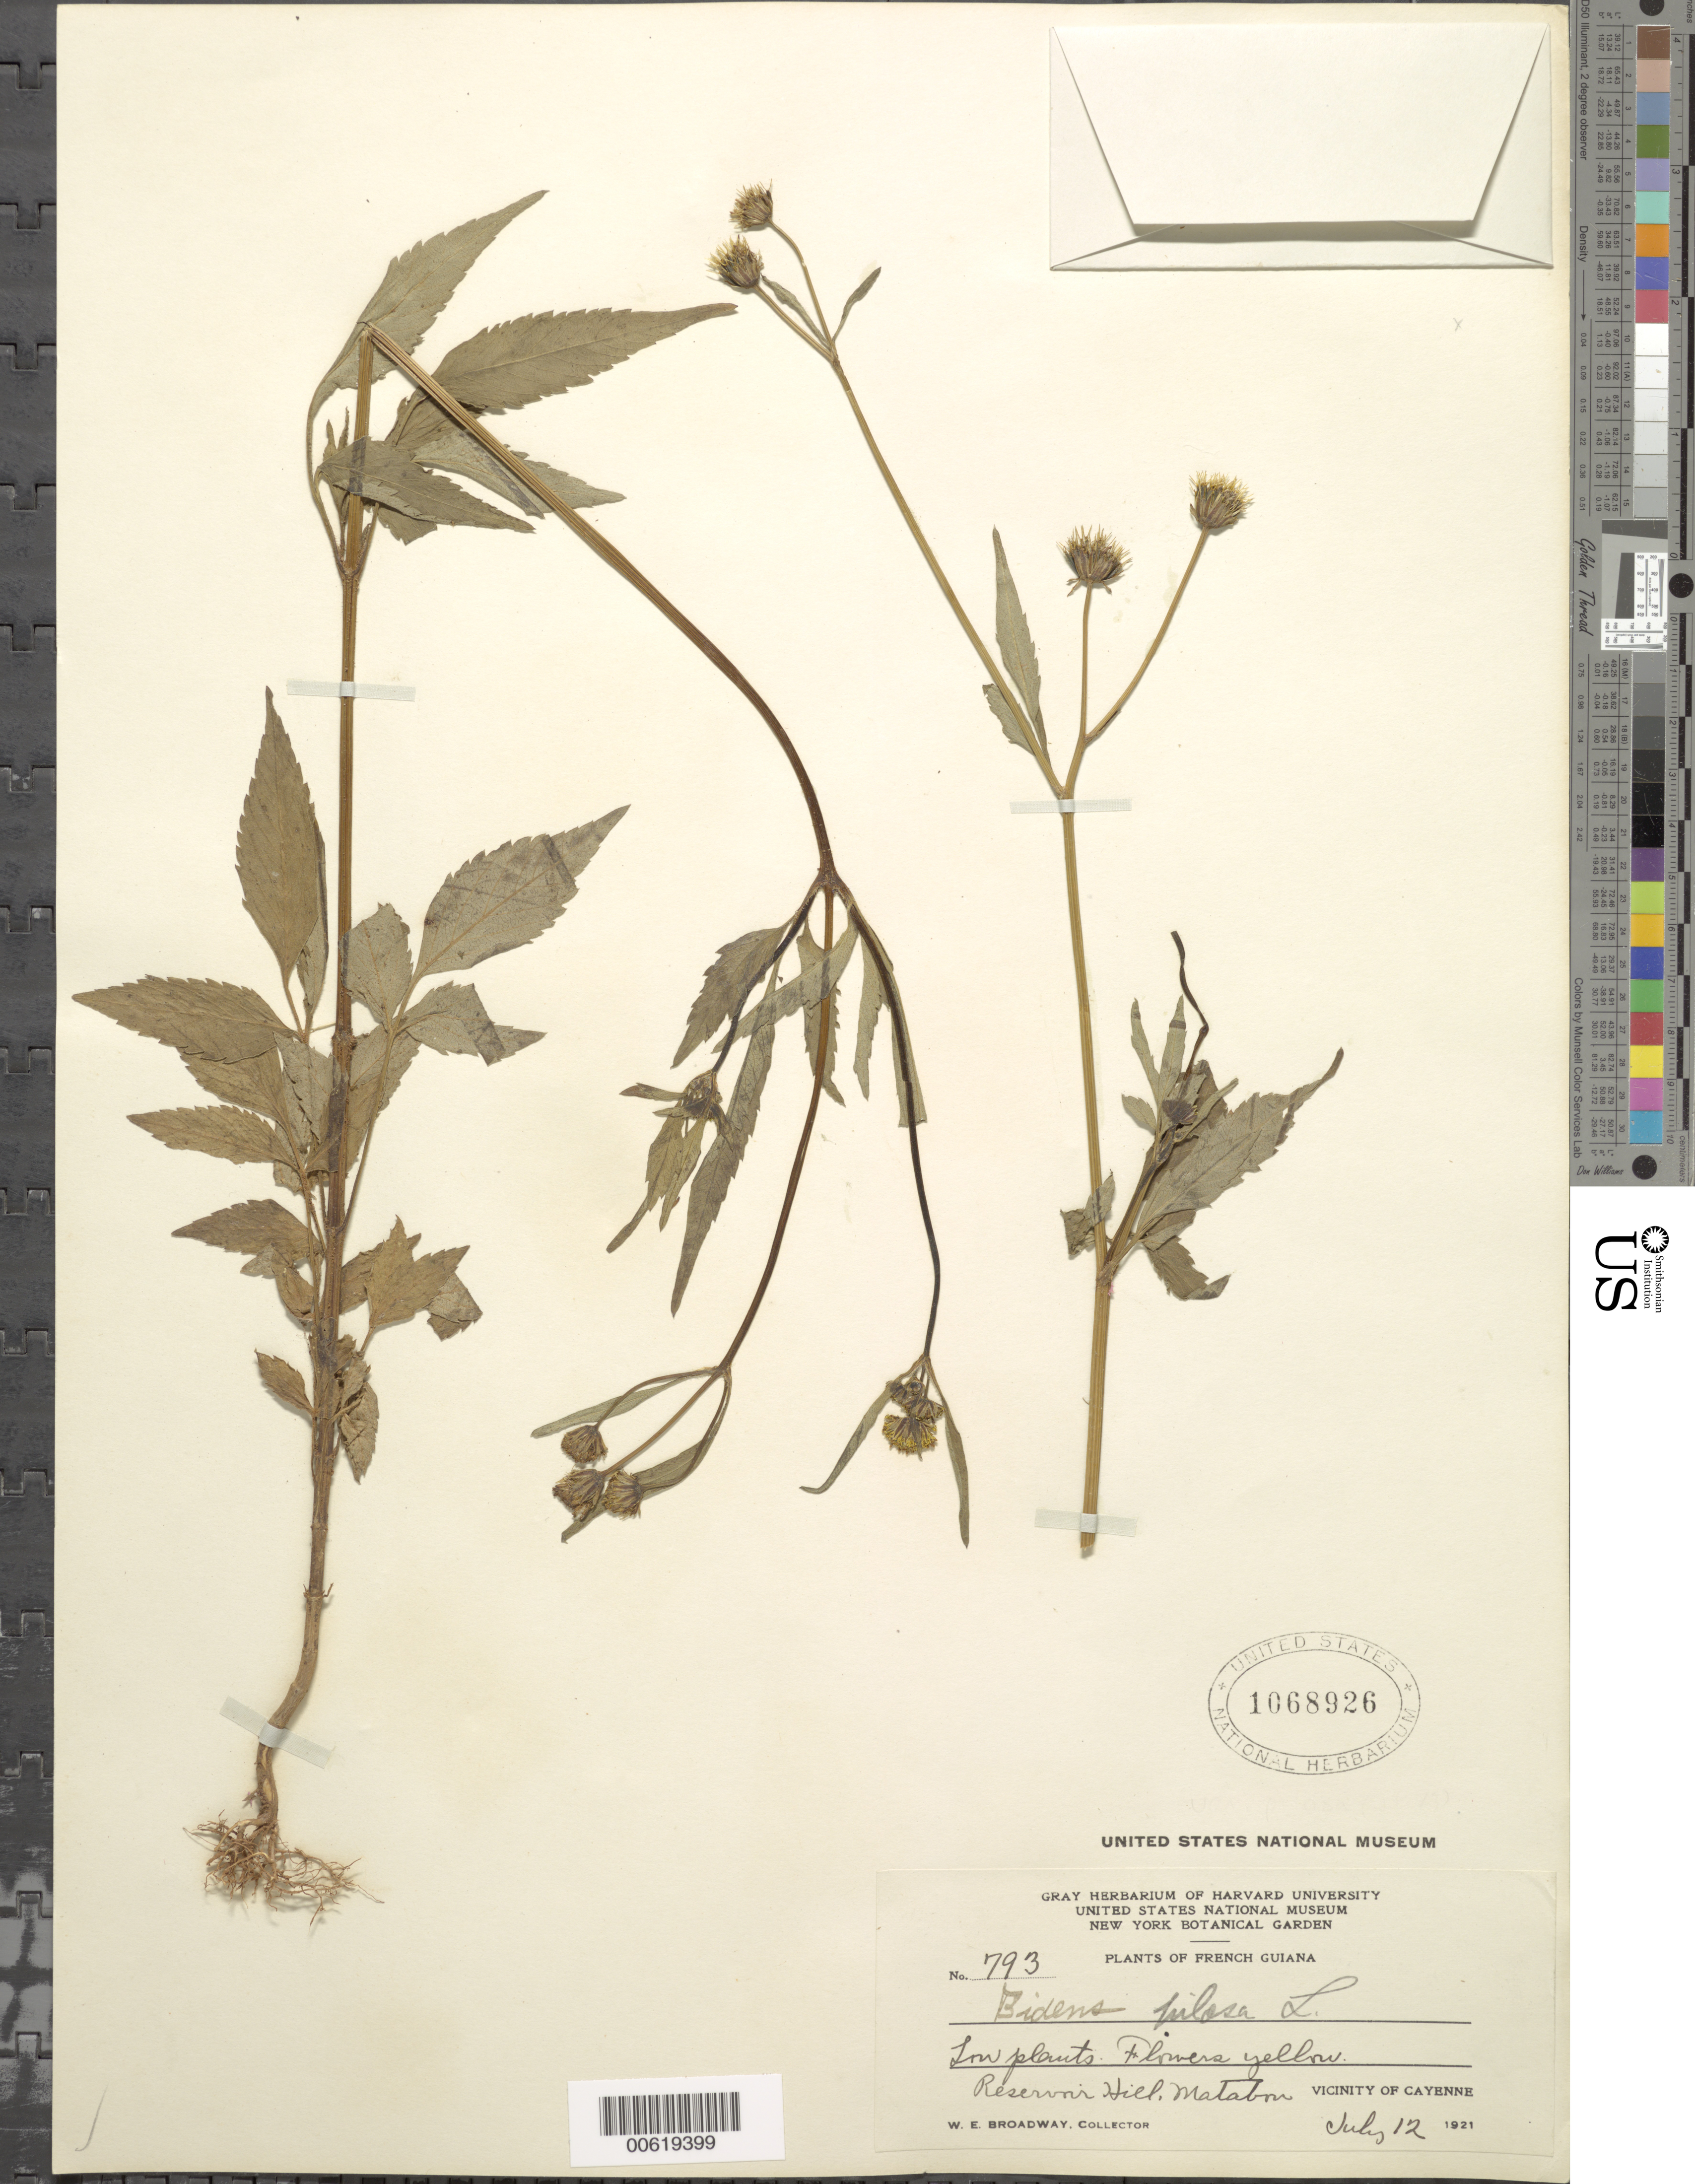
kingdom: Plantae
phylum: Tracheophyta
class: Magnoliopsida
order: Asterales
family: Asteraceae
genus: Bidens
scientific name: Bidens pilosa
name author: L.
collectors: W. E. Broadway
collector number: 793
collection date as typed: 12-Jul-21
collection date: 1921-07-12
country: French Guiana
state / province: Cayenne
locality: Cayenne, vic., Reservoir Hill, Matabon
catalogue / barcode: US 1068926